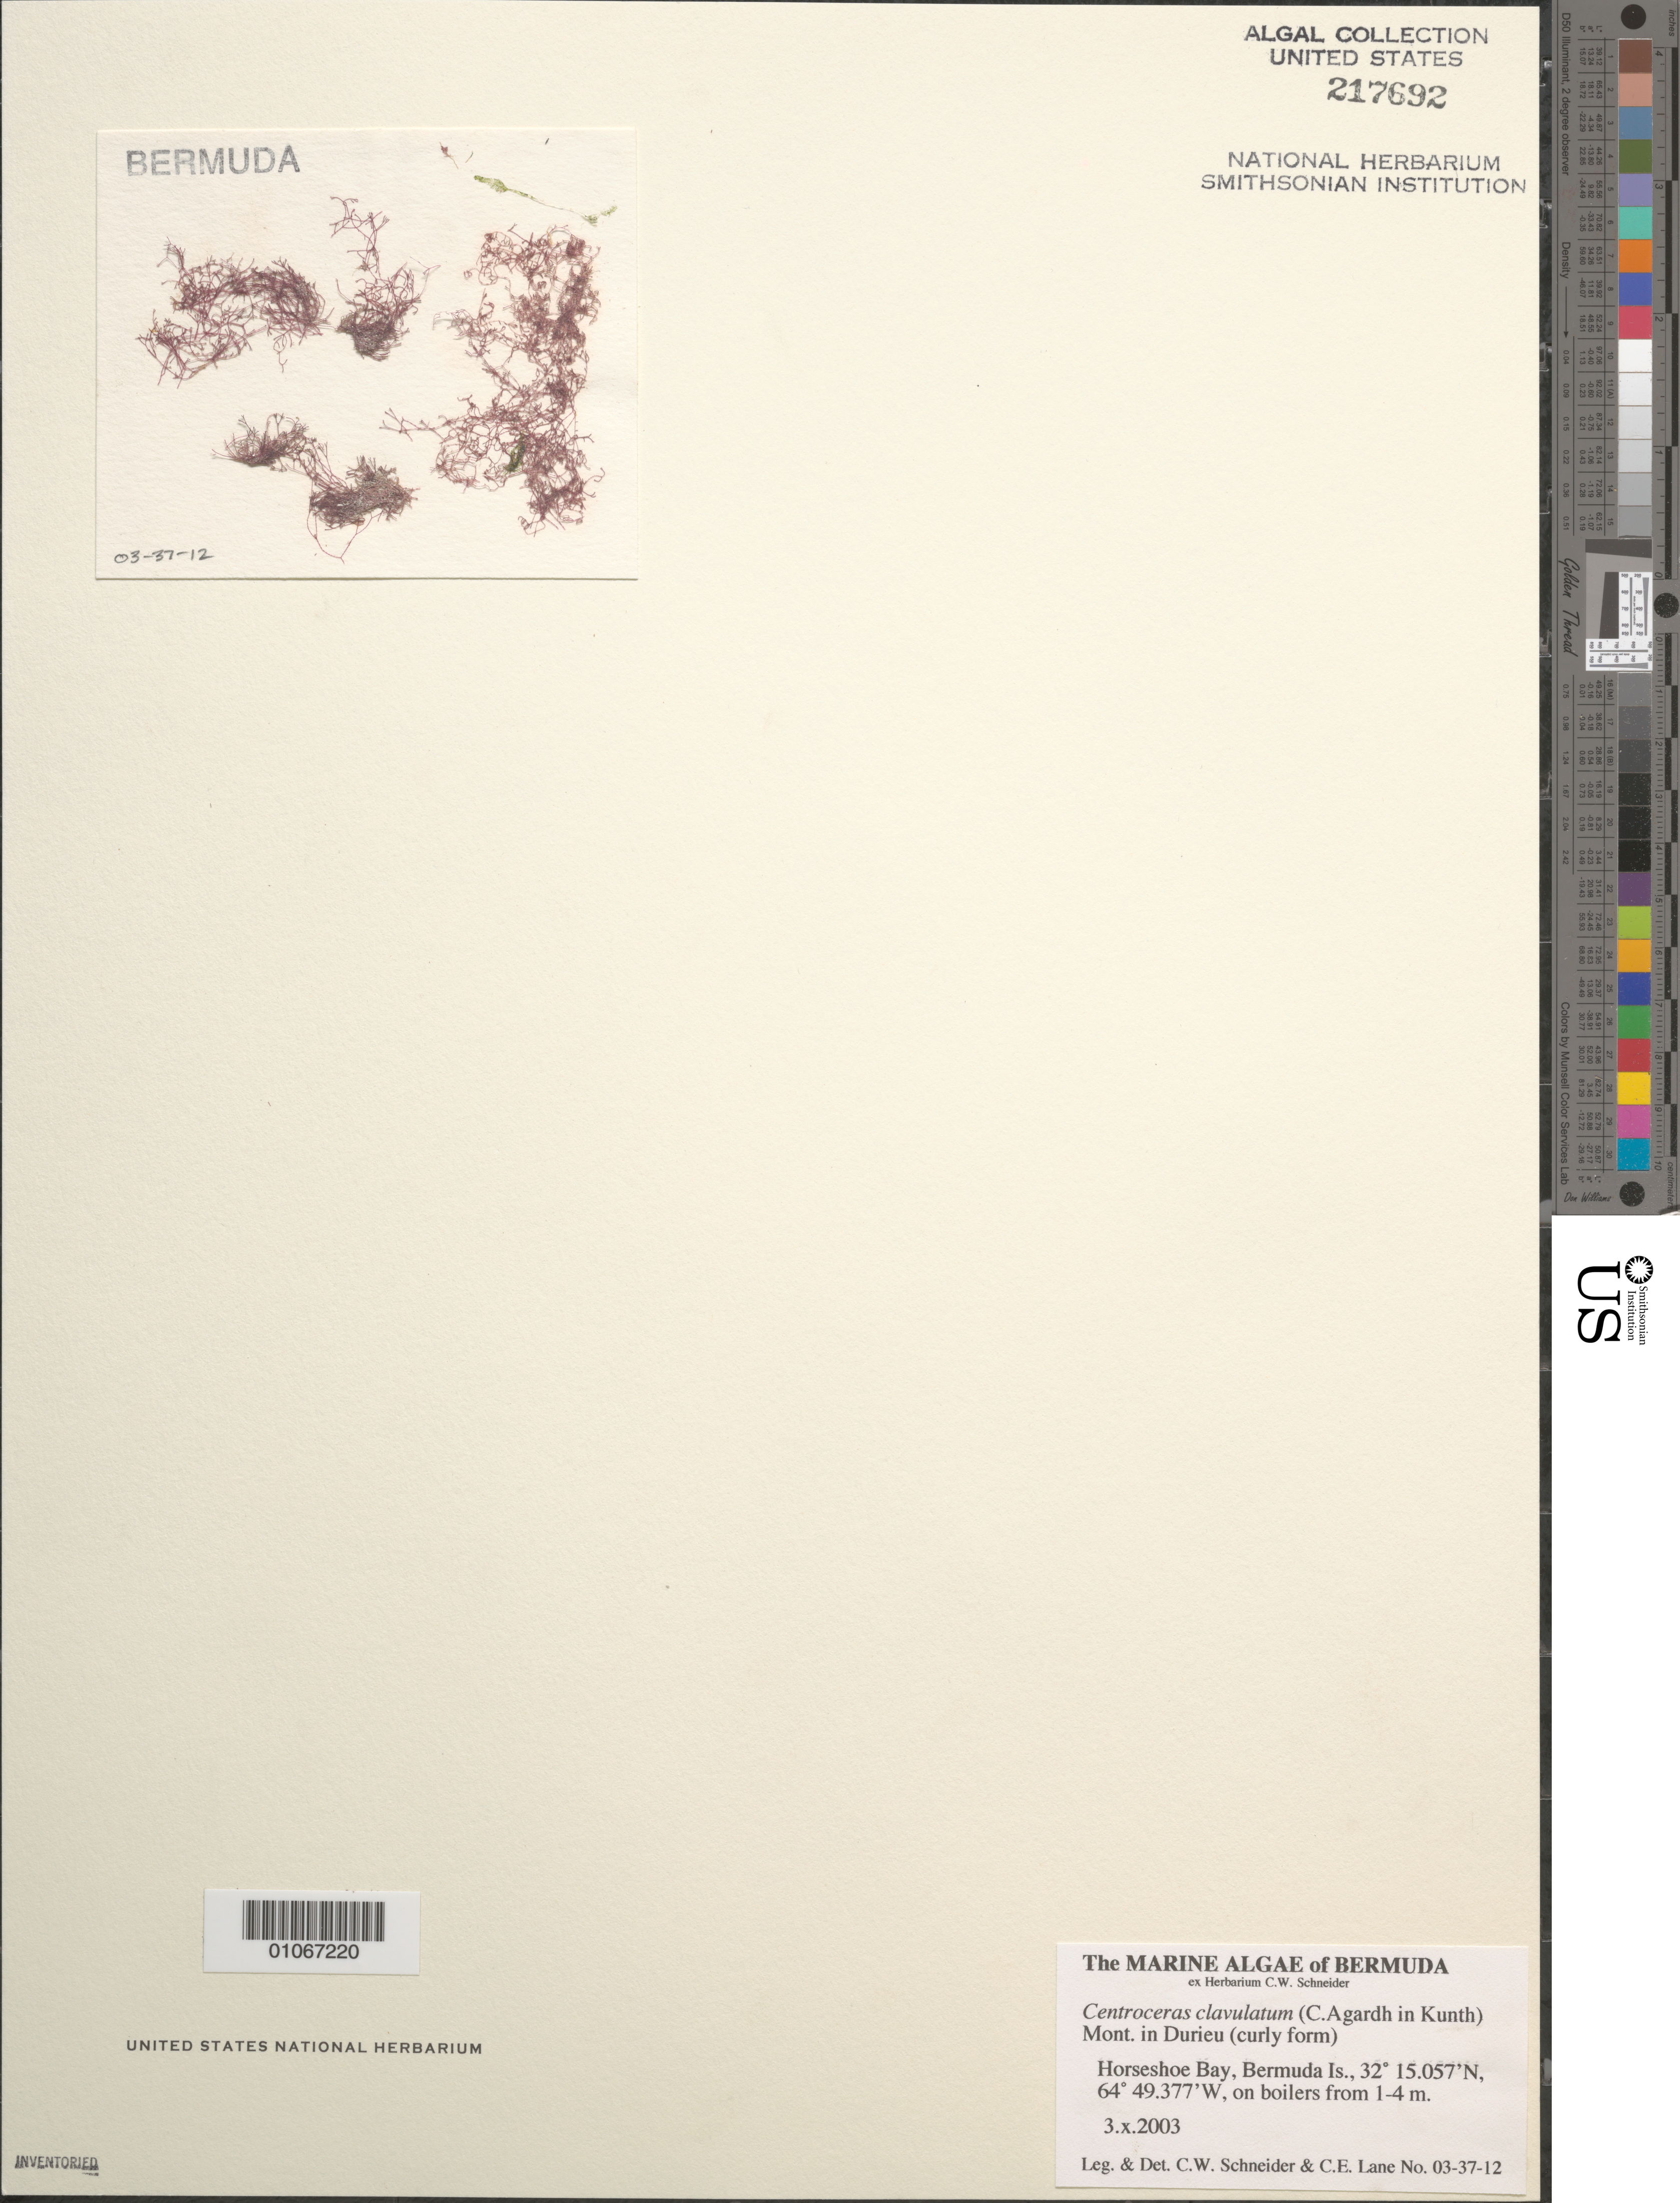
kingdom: Plantae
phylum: Rhodophyta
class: Florideophyceae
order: Ceramiales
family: Ceramiaceae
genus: Centroceras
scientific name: Centroceras clavulatum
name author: (C. Agardh) Mont.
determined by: Schneider, C. W.; Lane, C. E.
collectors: C. W. Schneider & C. E. Lane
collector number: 03-37-12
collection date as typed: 03 Oct 2003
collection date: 2003-10-03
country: Bermuda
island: Bermuda Island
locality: Horseshoe Bay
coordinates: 32 15.057'N, 64 49.377'W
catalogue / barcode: US 217692